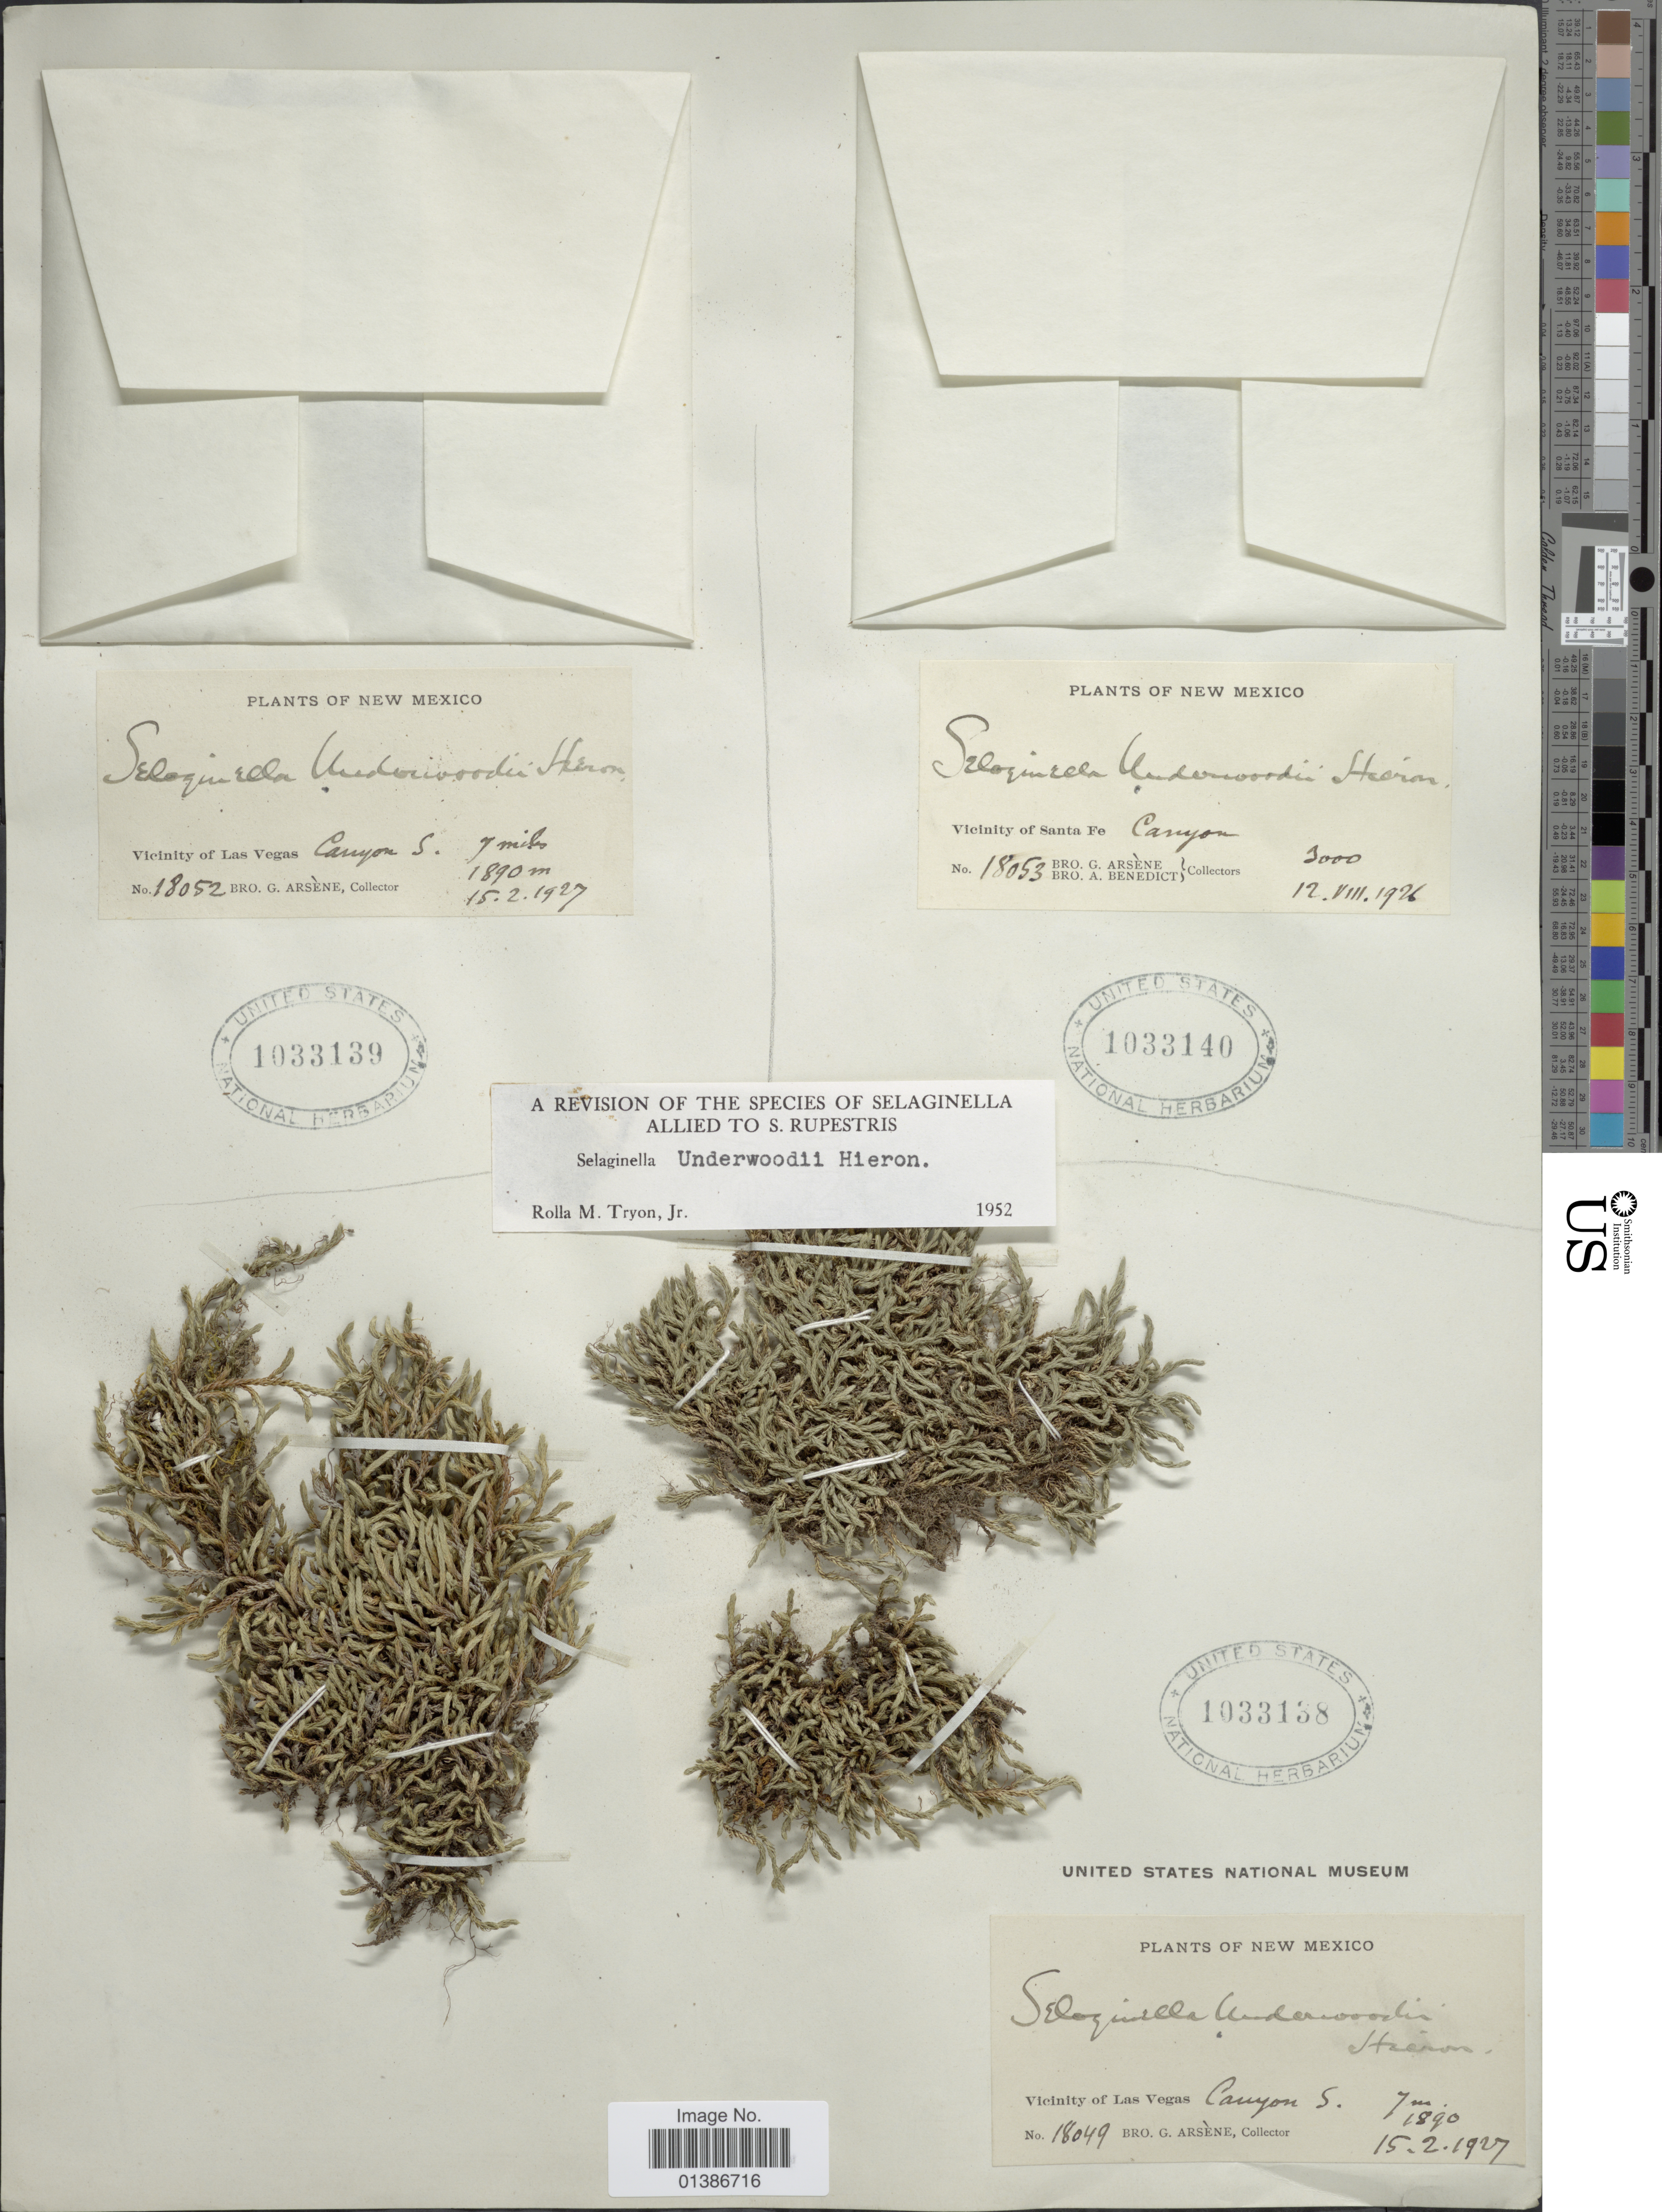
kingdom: Plantae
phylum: Tracheophyta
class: Lycopodiopsida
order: Selaginellales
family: Selaginellaceae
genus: Selaginella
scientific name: Selaginella underwoodii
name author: Hieron.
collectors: Bro. G. Arsène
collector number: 18052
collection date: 1927-02-15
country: United States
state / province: New Mexico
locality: Vicinity of Las Vegas, Canyon S. 7 miles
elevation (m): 1890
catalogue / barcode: US 1033139-3